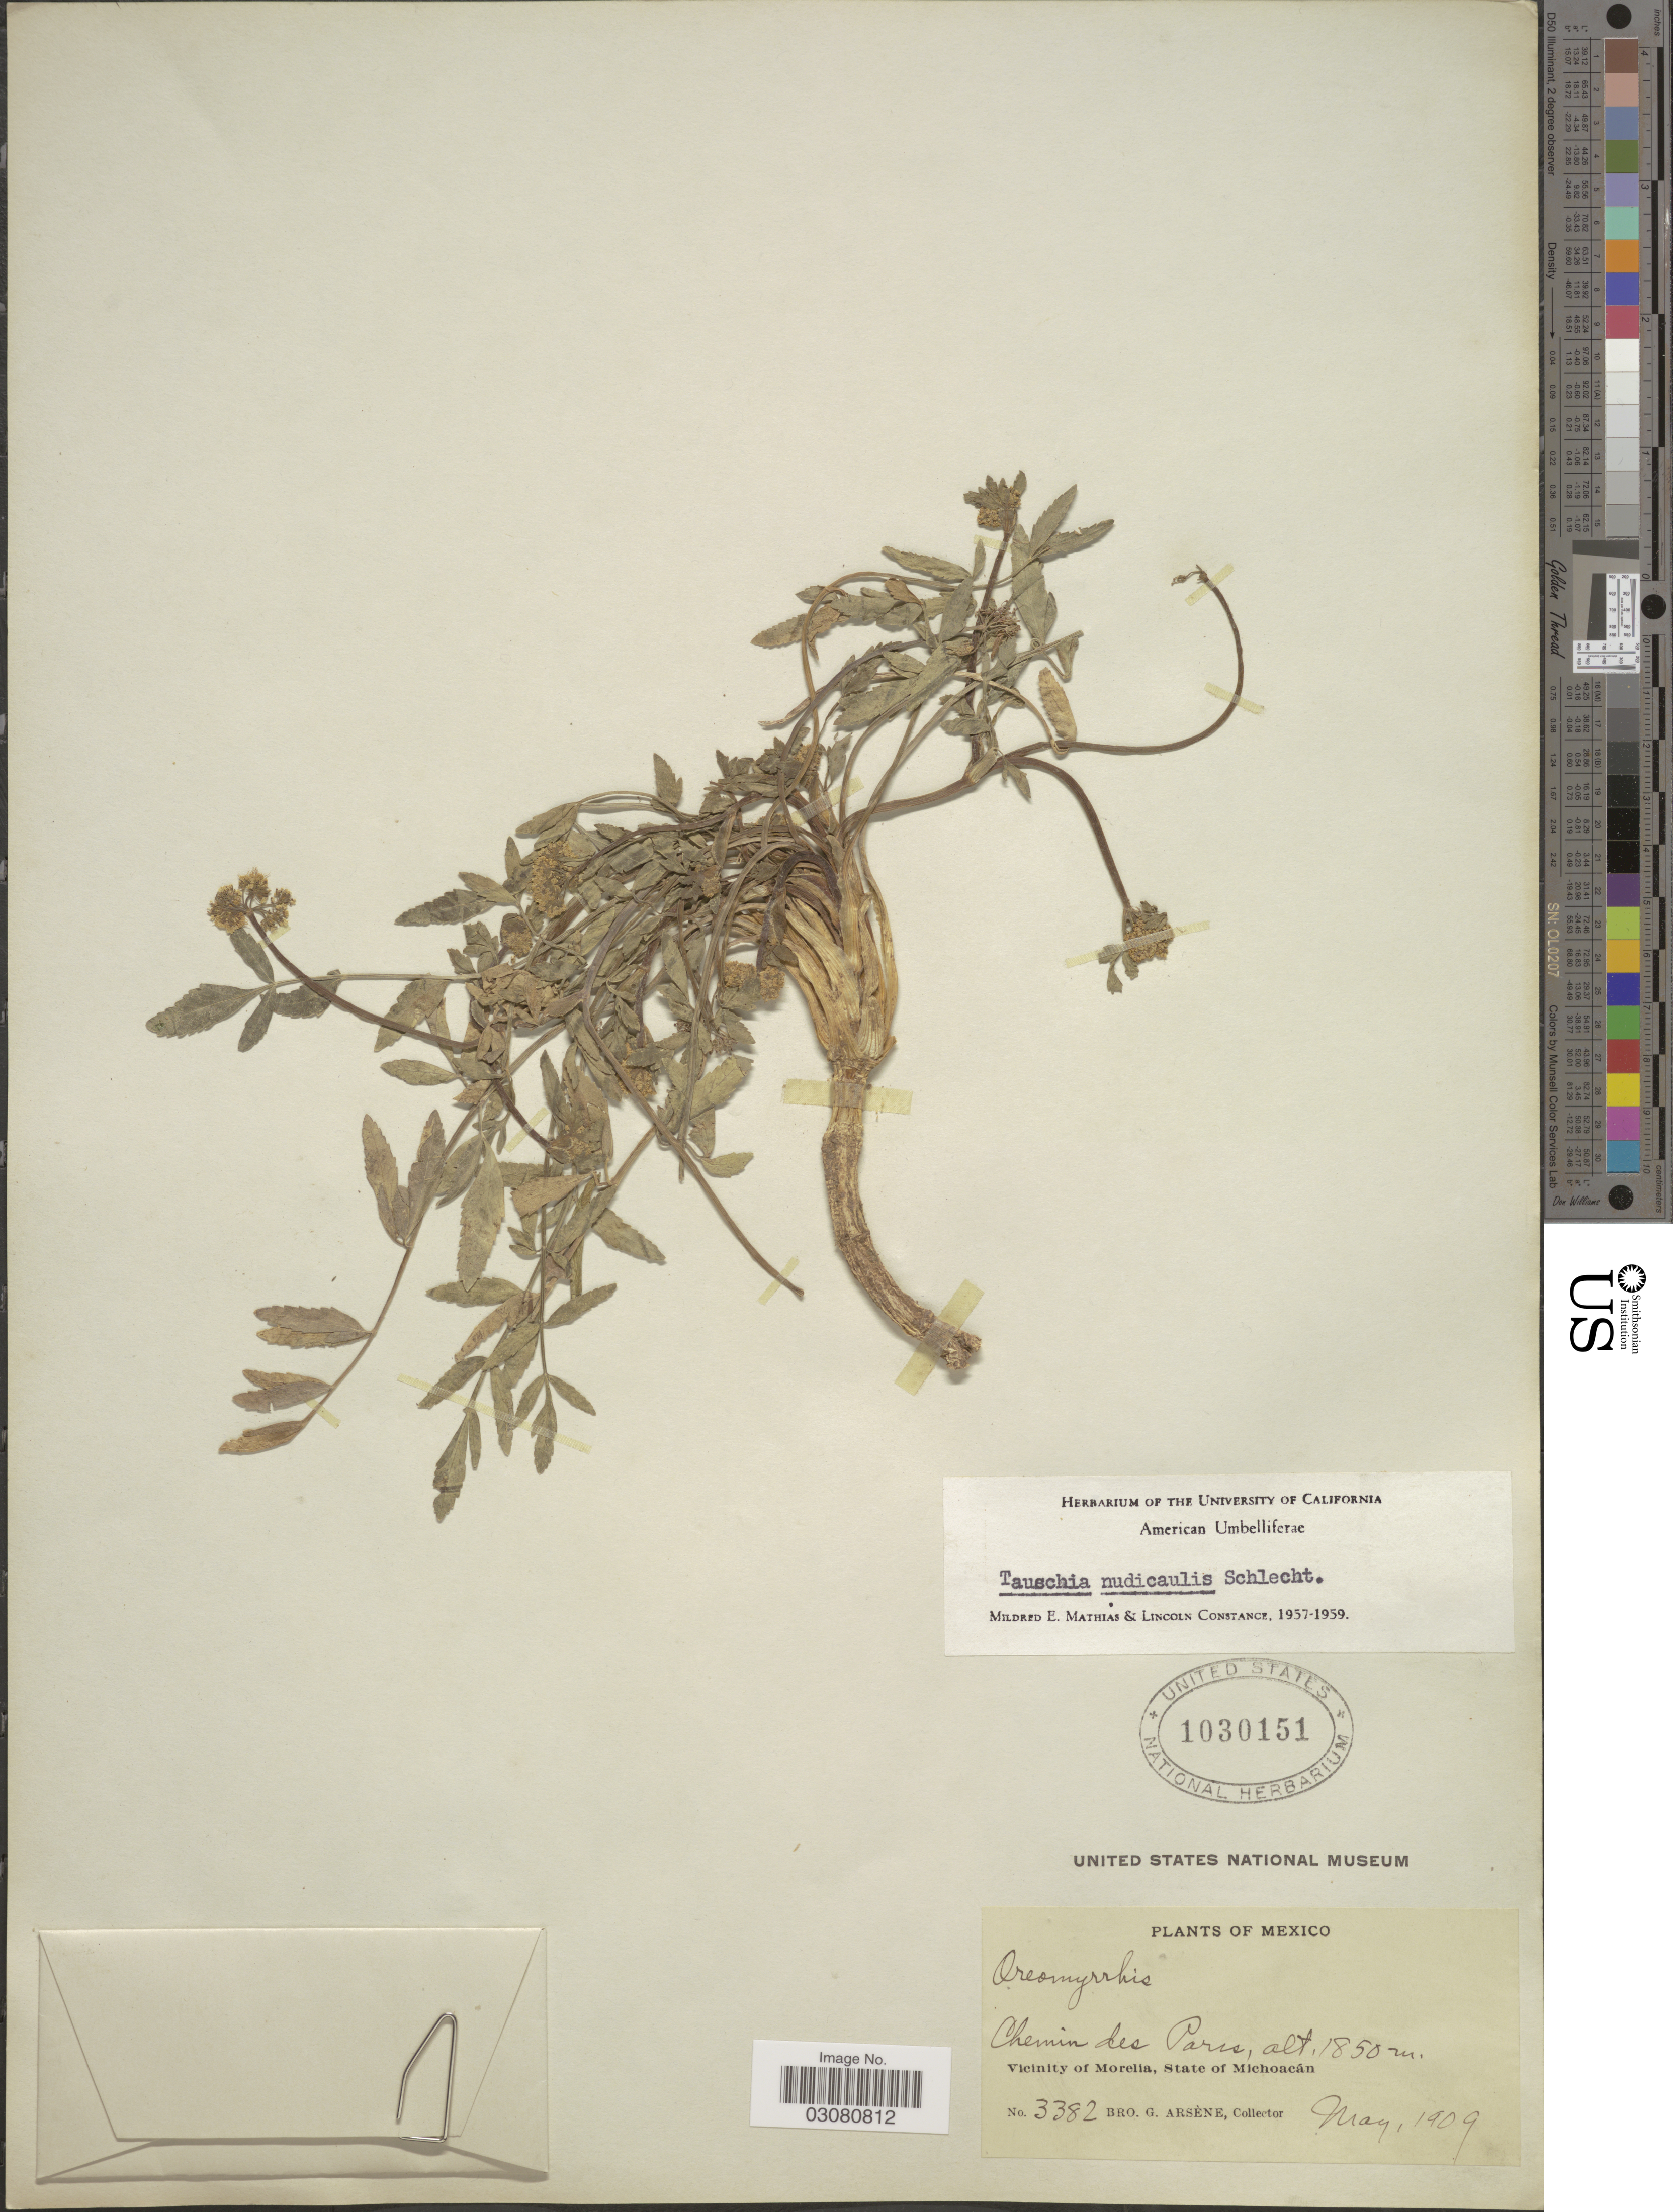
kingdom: Plantae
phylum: Tracheophyta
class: Magnoliopsida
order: Apiales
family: Apiaceae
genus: Tauschia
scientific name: Tauschia nudicaulis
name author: Schltdl.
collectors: Bro. G. Arsène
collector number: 3382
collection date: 1909-05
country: Mexico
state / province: Michoacán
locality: Chemin des Pares. Vicinity of Morelia.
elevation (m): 1850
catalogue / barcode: US 1030151